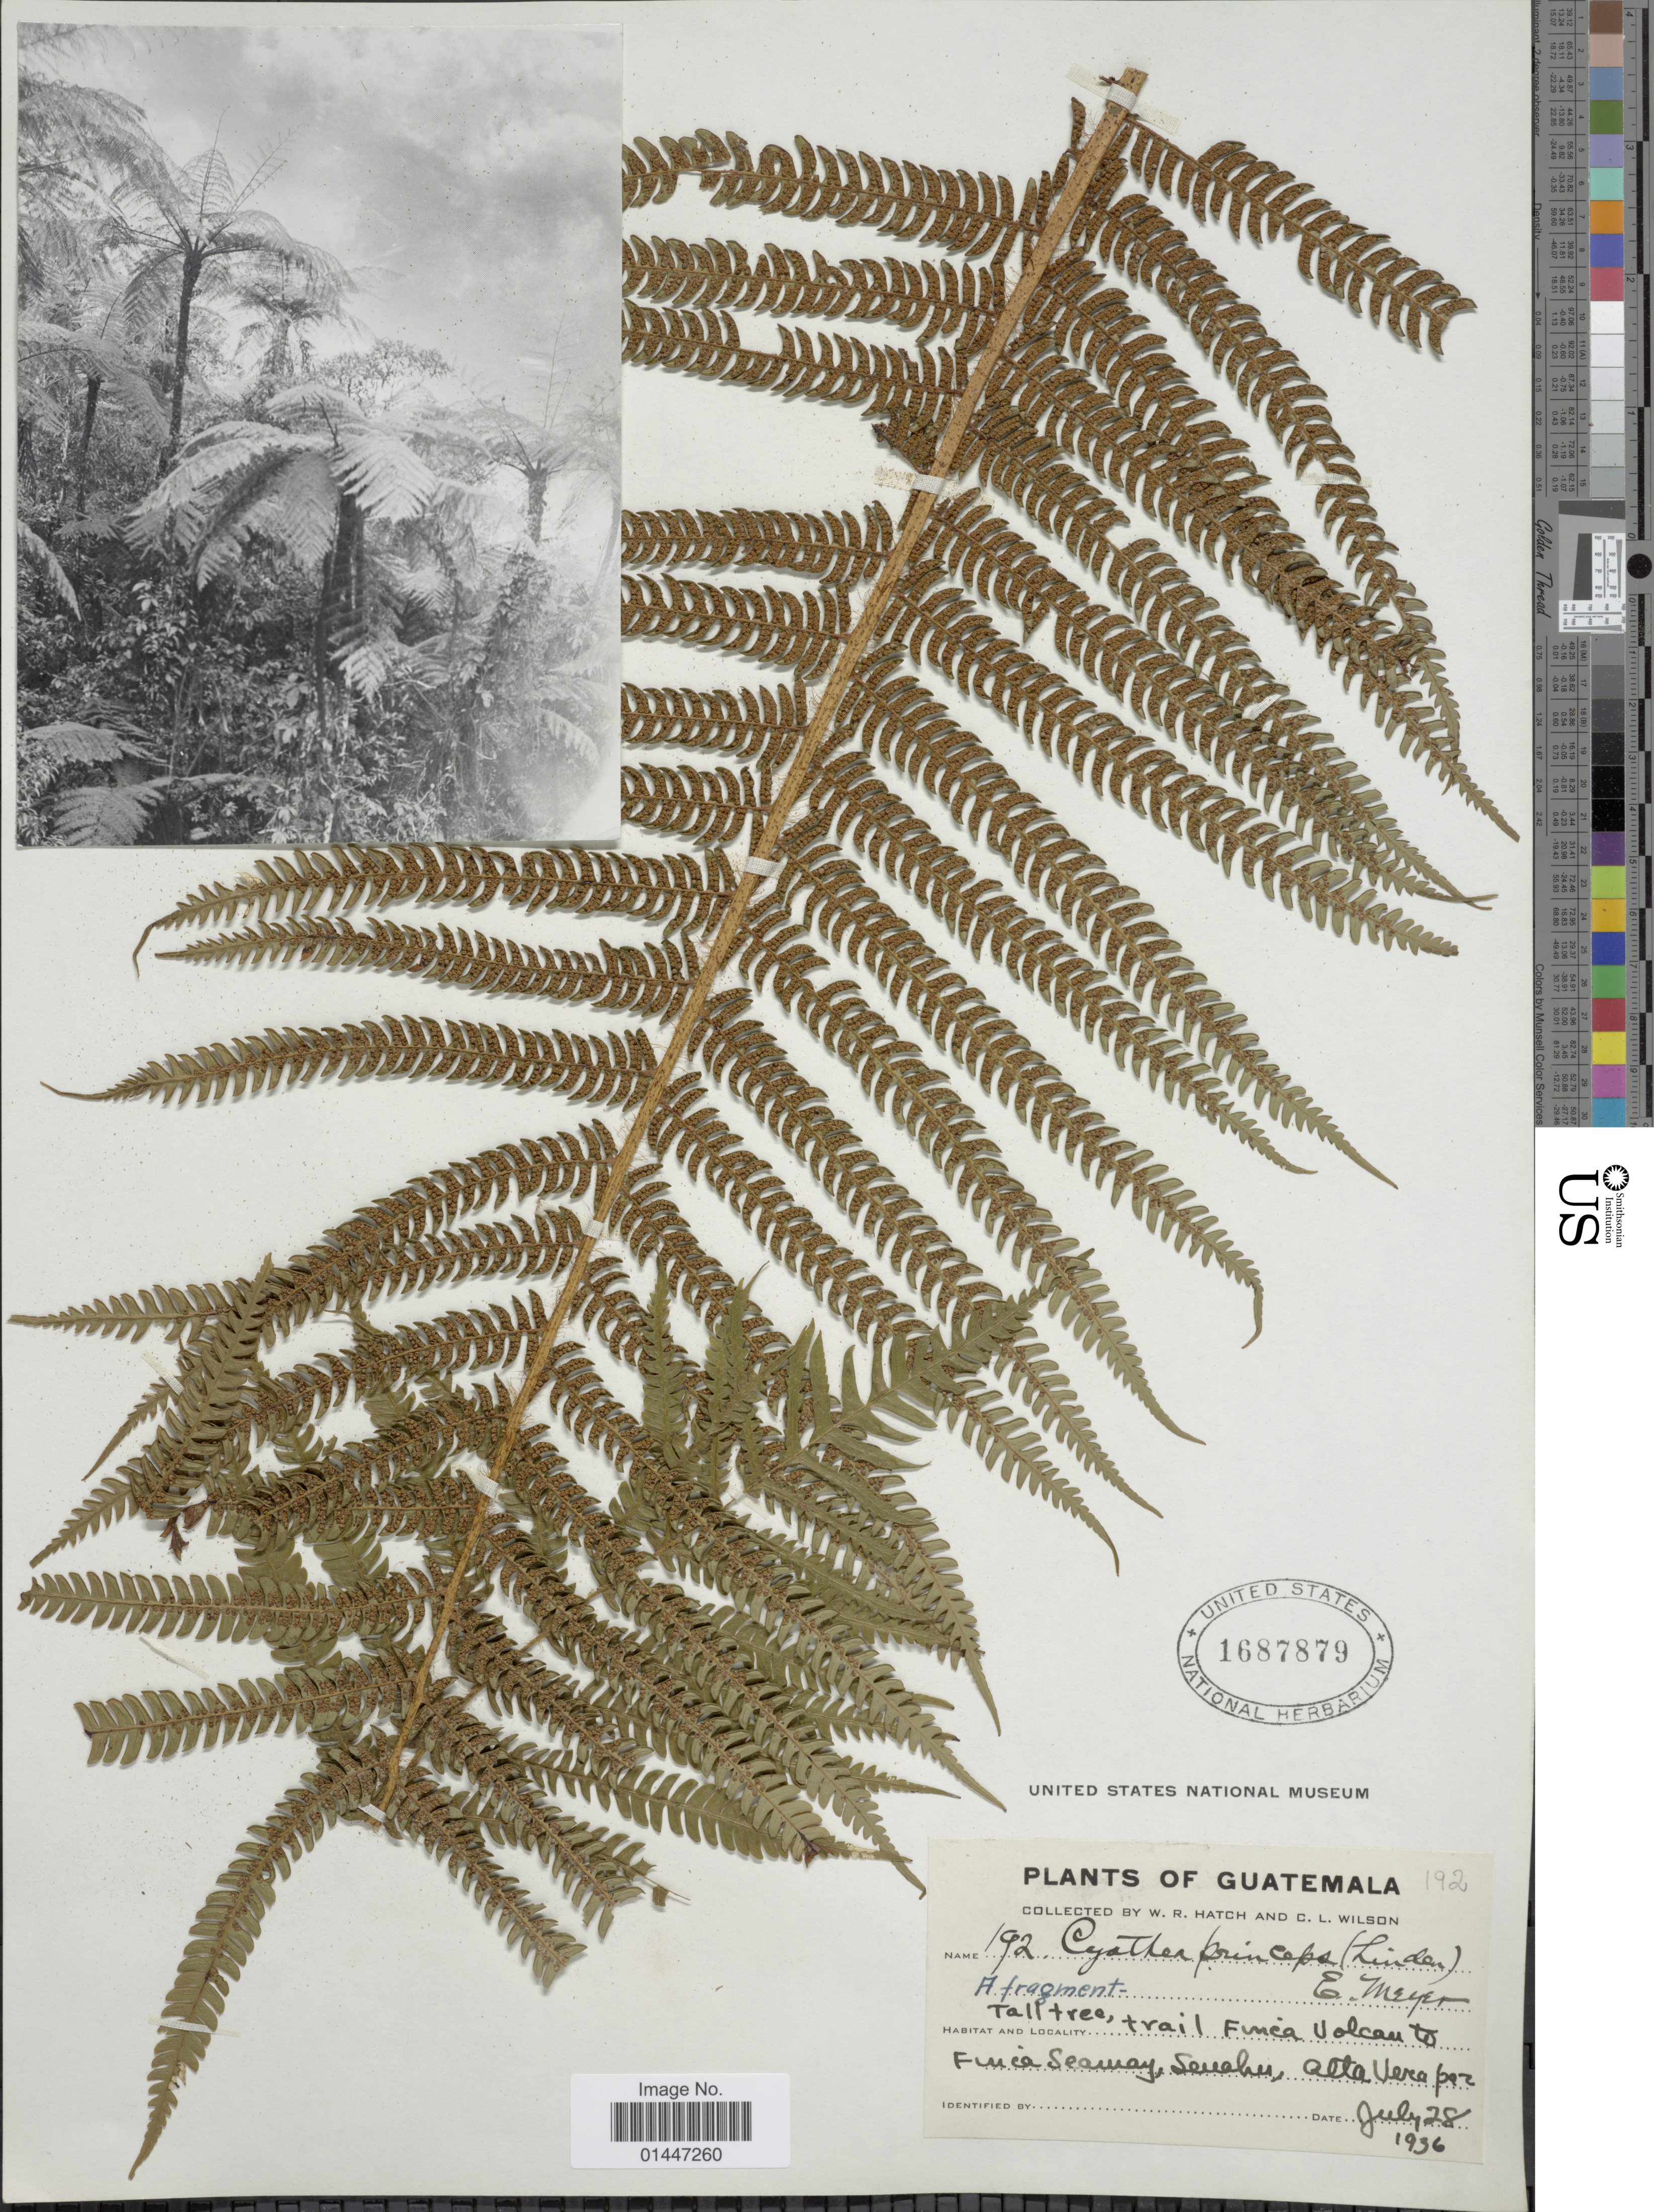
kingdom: Plantae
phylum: Tracheophyta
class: Polypodiopsida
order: Cyatheales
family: Cyatheaceae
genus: Sphaeropteris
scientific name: Sphaeropteris horrida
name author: (Liebm.) R.M. Tryon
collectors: W. Hatch & C. L. Wilson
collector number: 192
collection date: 1936-07-28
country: Guatemala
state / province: Alta Verapaz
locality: Trail Finca Volcan to Finca Seamay, Senahu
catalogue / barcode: US 1687879